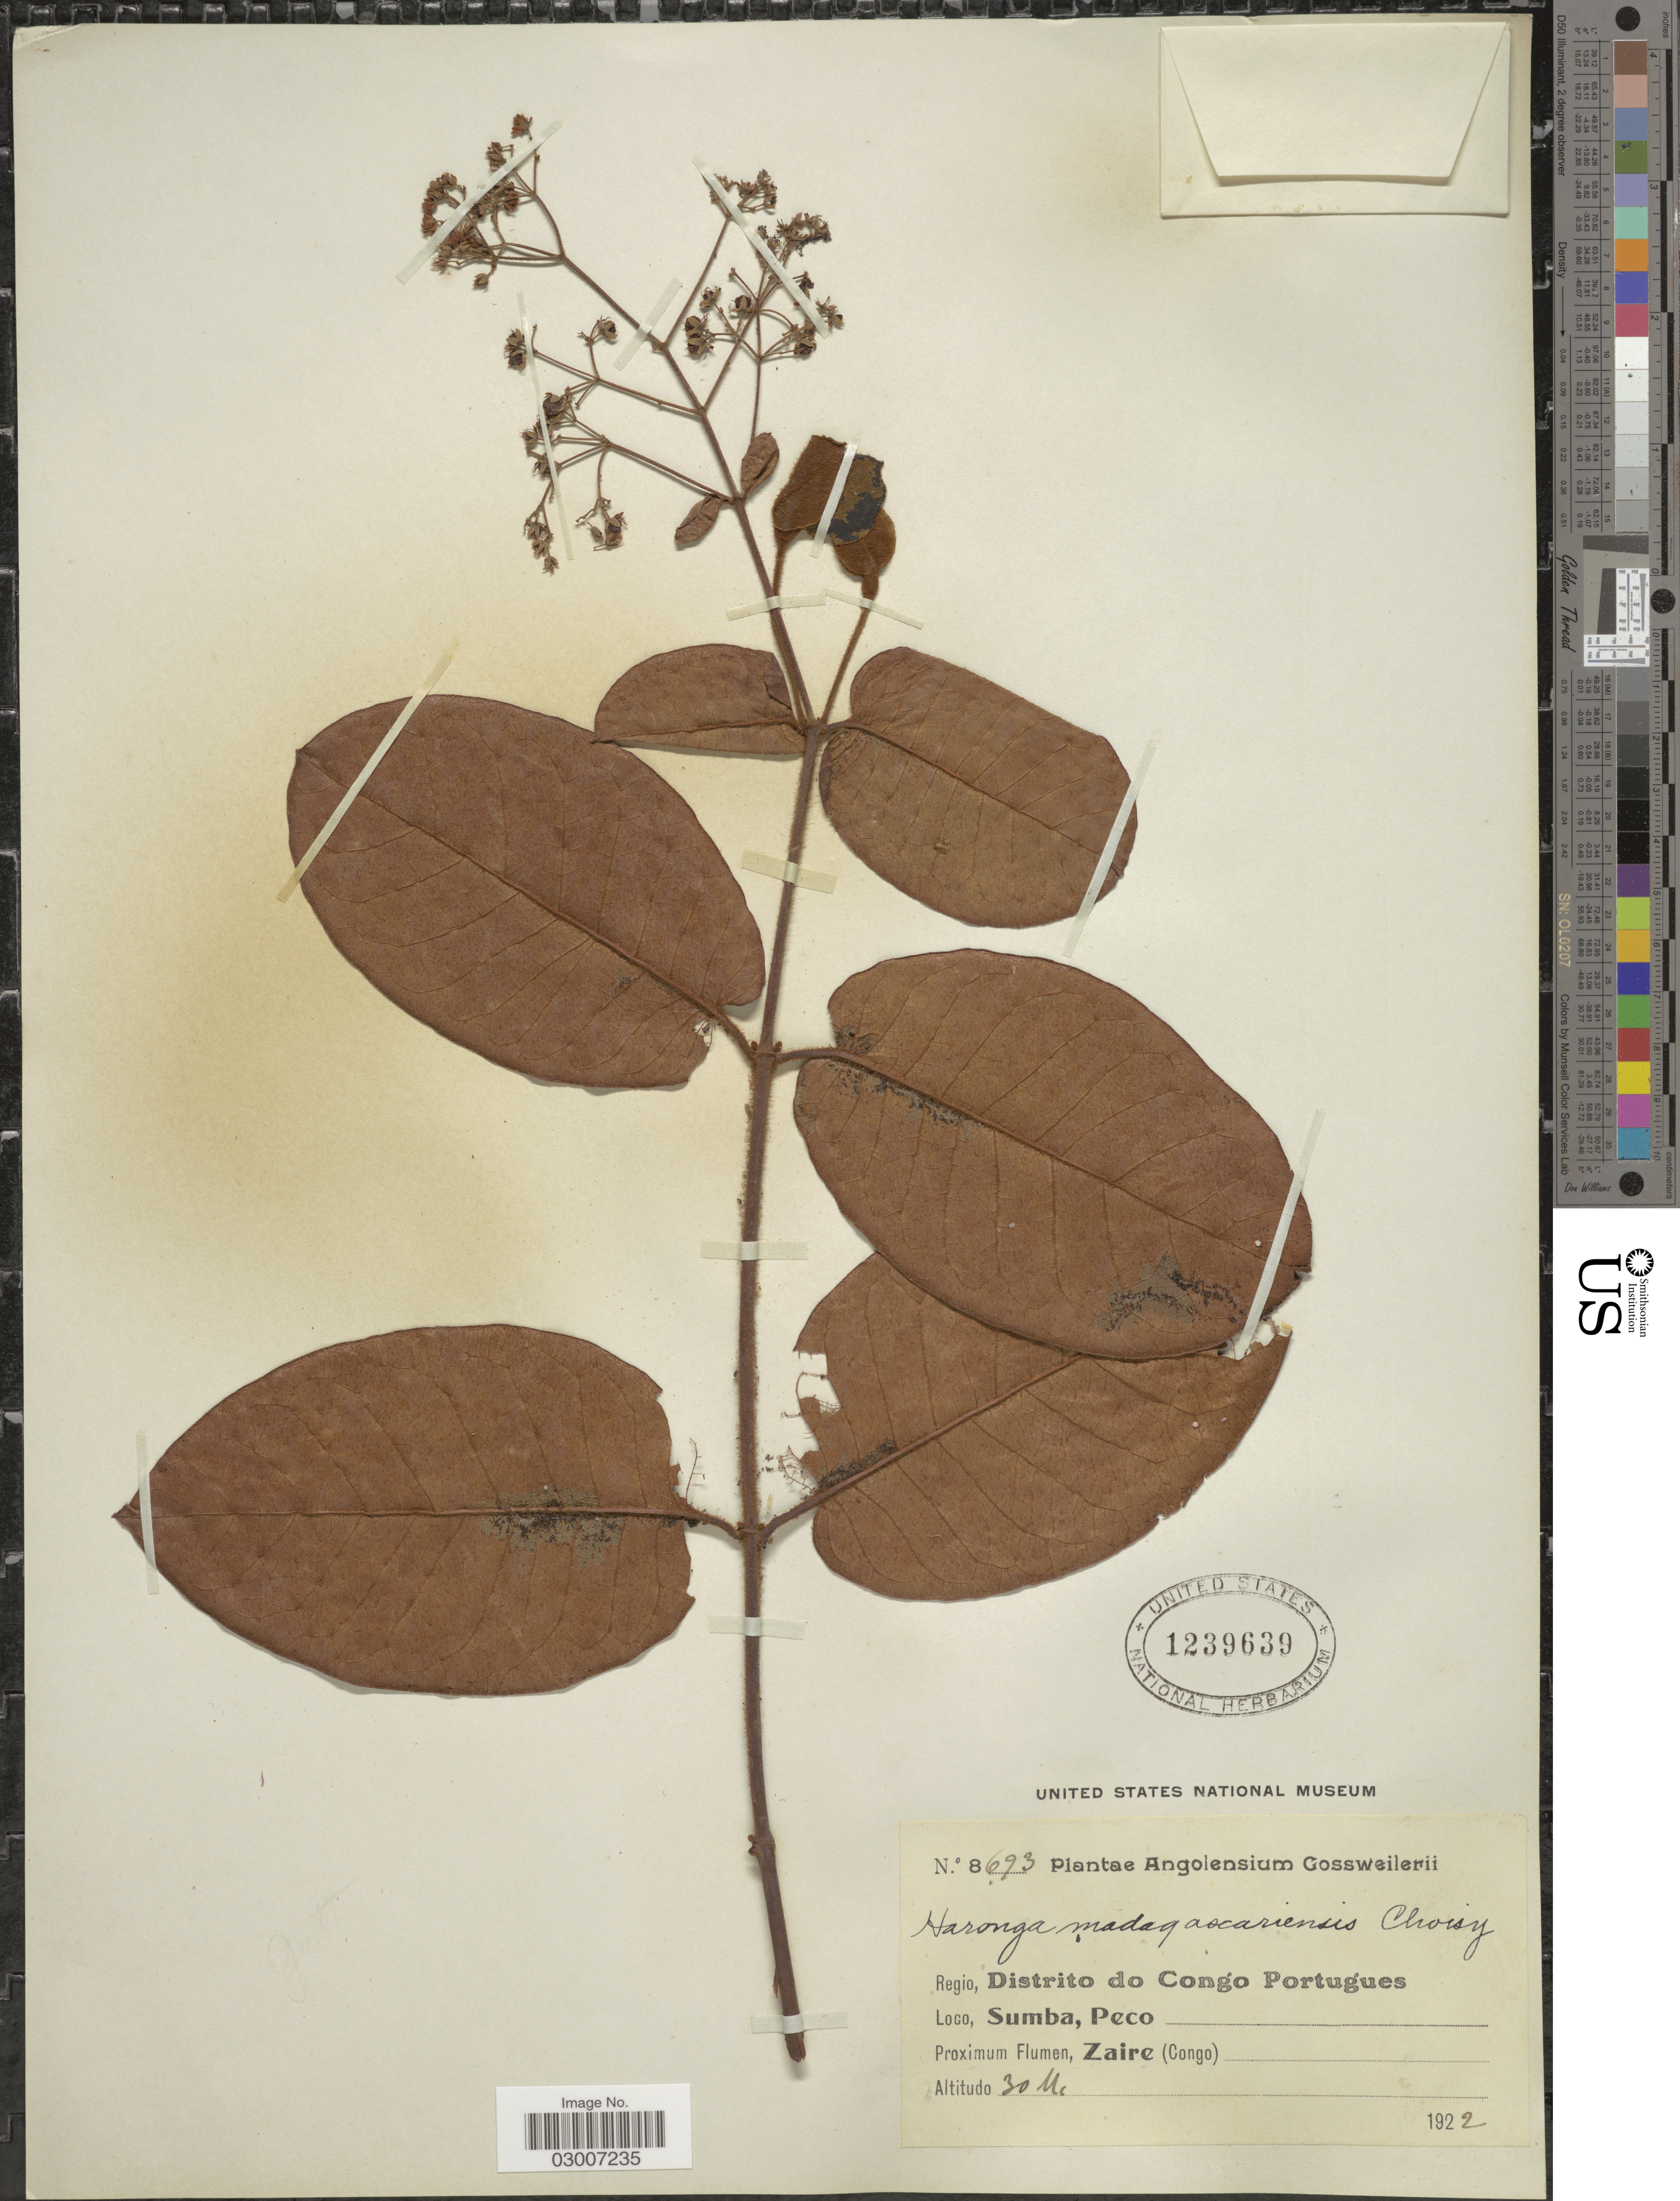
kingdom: Plantae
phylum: Tracheophyta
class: Magnoliopsida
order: Malpighiales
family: Hypericaceae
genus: Harungana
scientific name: Harungana madagascariensis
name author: Lam. ex Poir.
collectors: -. Gossweiler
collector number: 8693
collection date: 1922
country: Angola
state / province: Zaire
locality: Regio, Distrito do Congo Portugues. Sumba, Peco. Zaire (Congo).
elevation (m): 30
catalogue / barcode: US 1239639